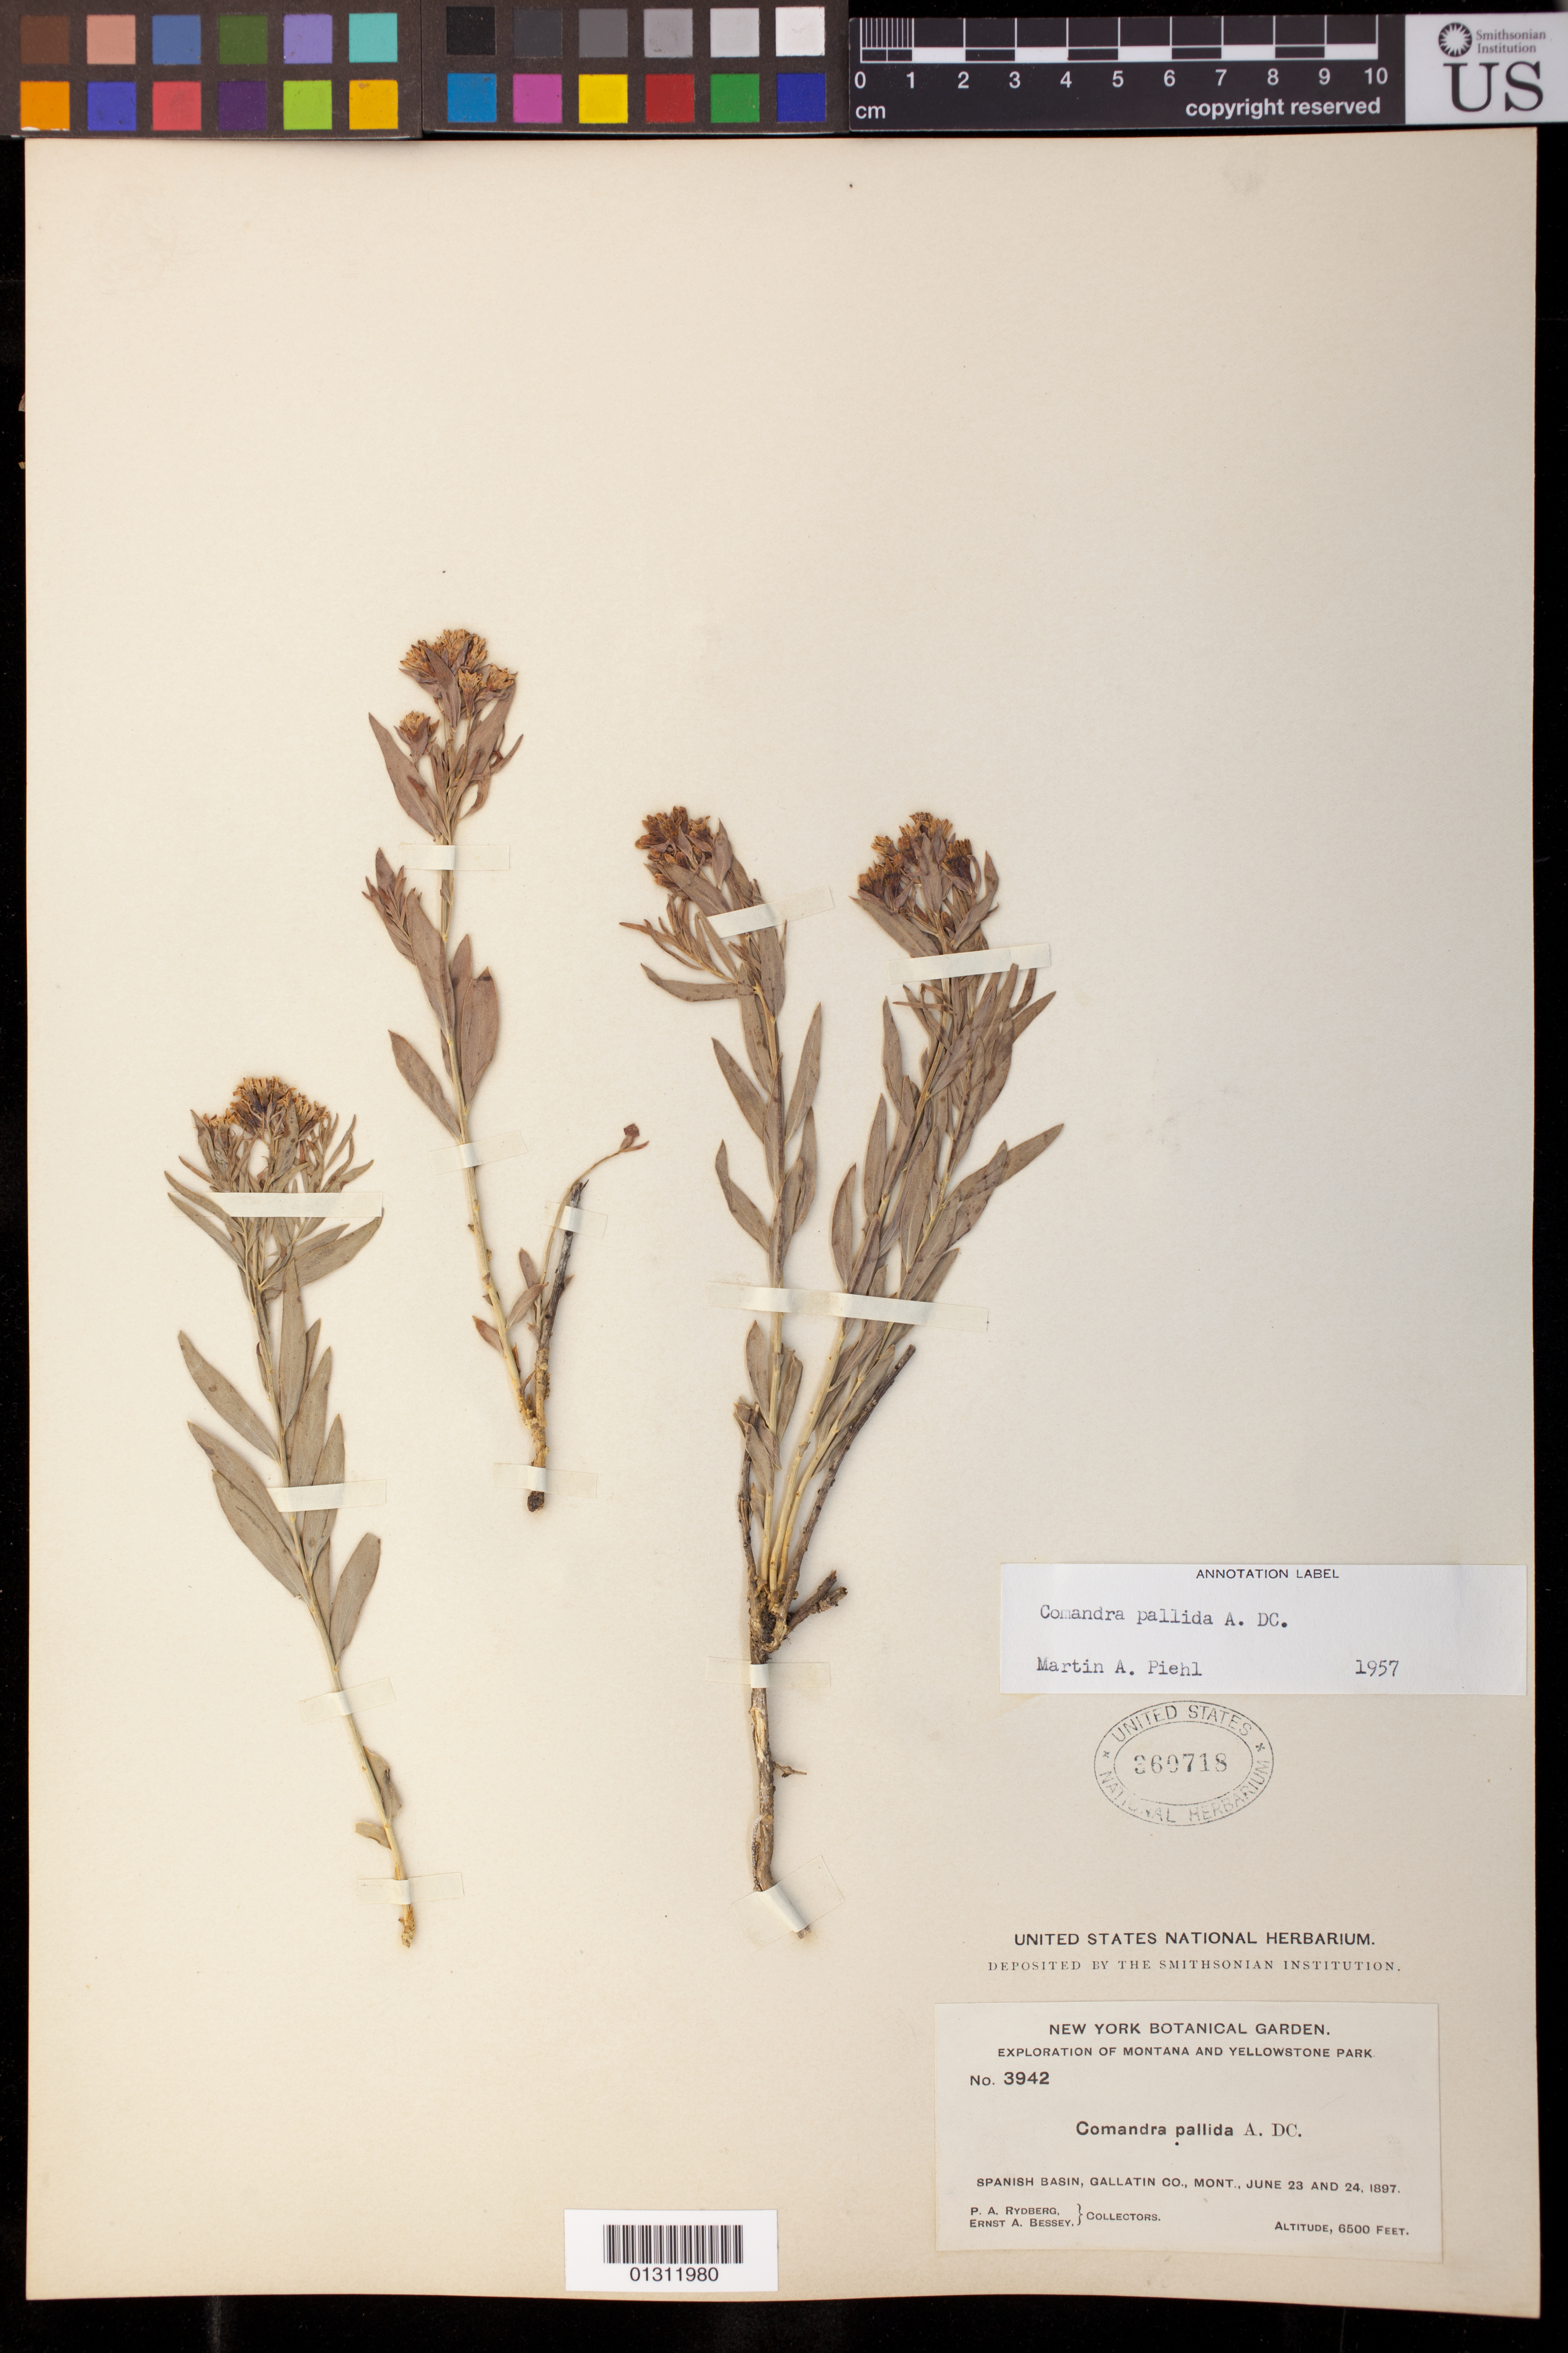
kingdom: Plantae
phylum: Tracheophyta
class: Magnoliopsida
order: Santalales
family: Comandraceae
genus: Comandra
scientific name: Comandra pallida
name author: A. DC.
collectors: P. A. Rydberg & E. A. Bessey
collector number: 3942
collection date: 1897-06-23,1897-06-24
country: United States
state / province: Montana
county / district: Gallatin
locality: Spanish Basin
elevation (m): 1981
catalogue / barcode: US 360718